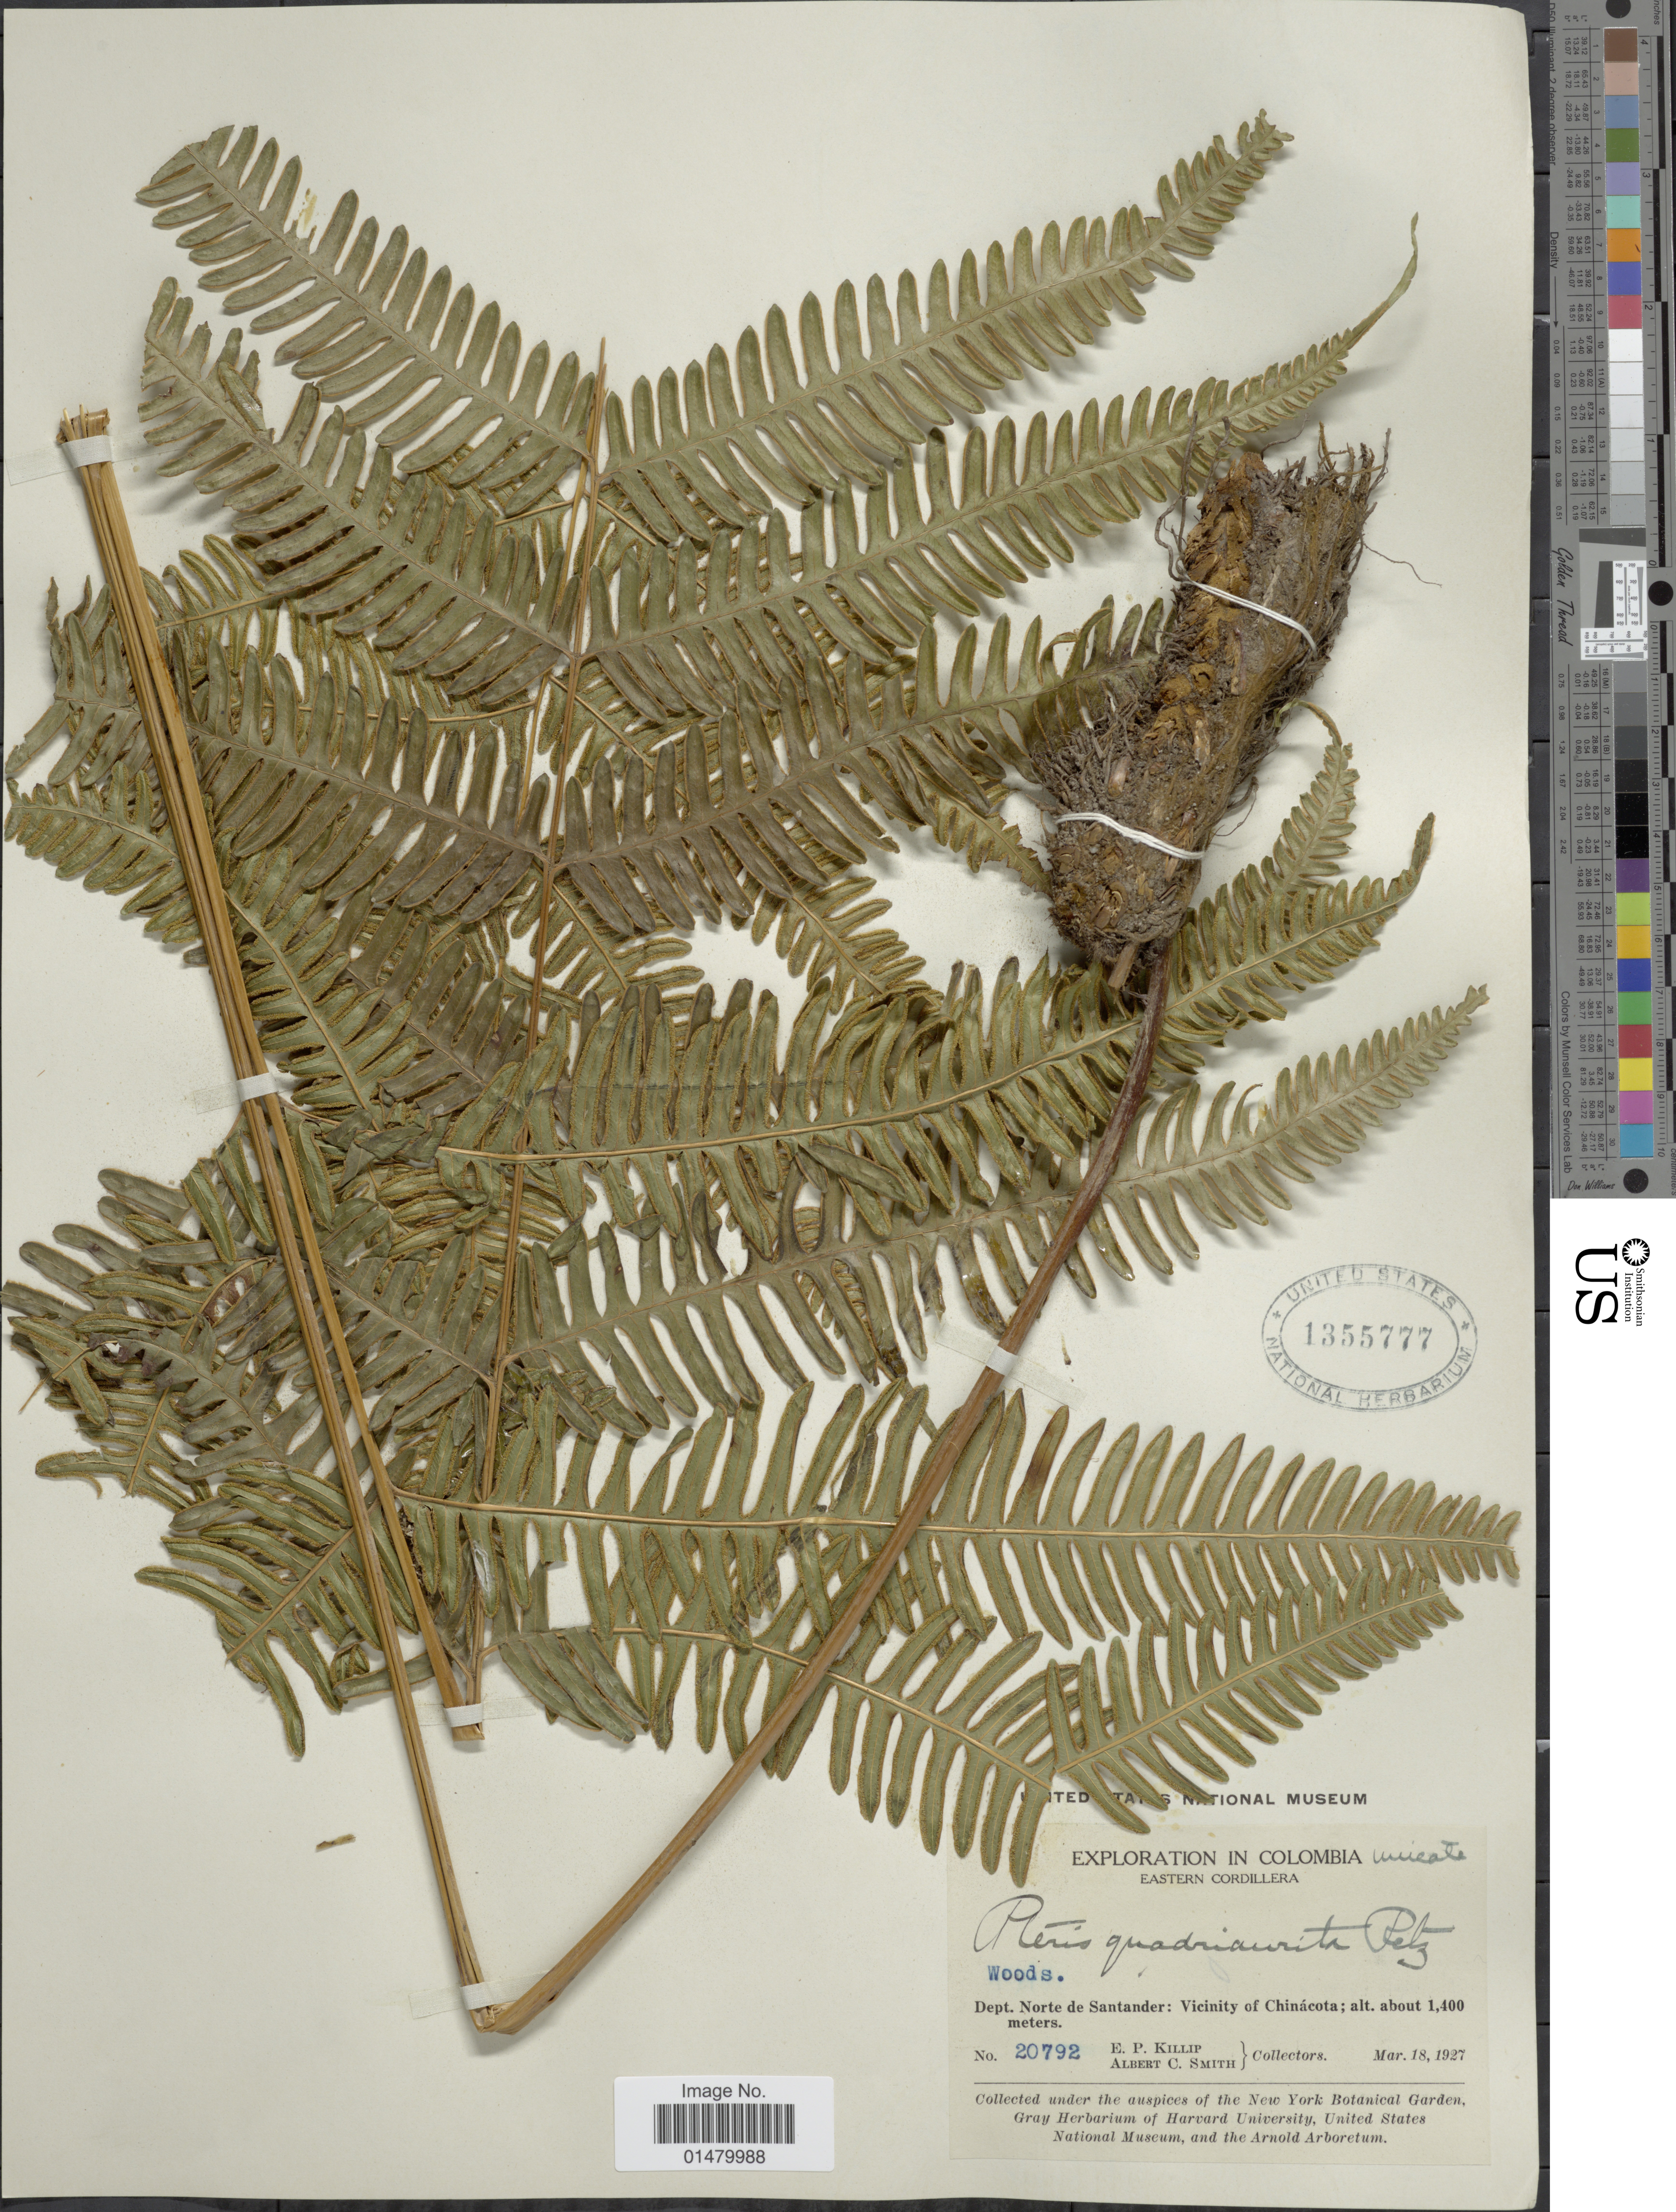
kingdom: Plantae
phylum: Tracheophyta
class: Polypodiopsida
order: Polypodiales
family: Pteridaceae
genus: Pteris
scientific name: Pteris quadriaurita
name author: Retz.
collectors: E. P. Killip & A. C. Smith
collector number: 20792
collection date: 1927-03-18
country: Colombia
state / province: Norte de Santander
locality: Dept. Norte de Santander: Vicinity of Chinacota.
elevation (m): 1400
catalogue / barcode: US 1355777